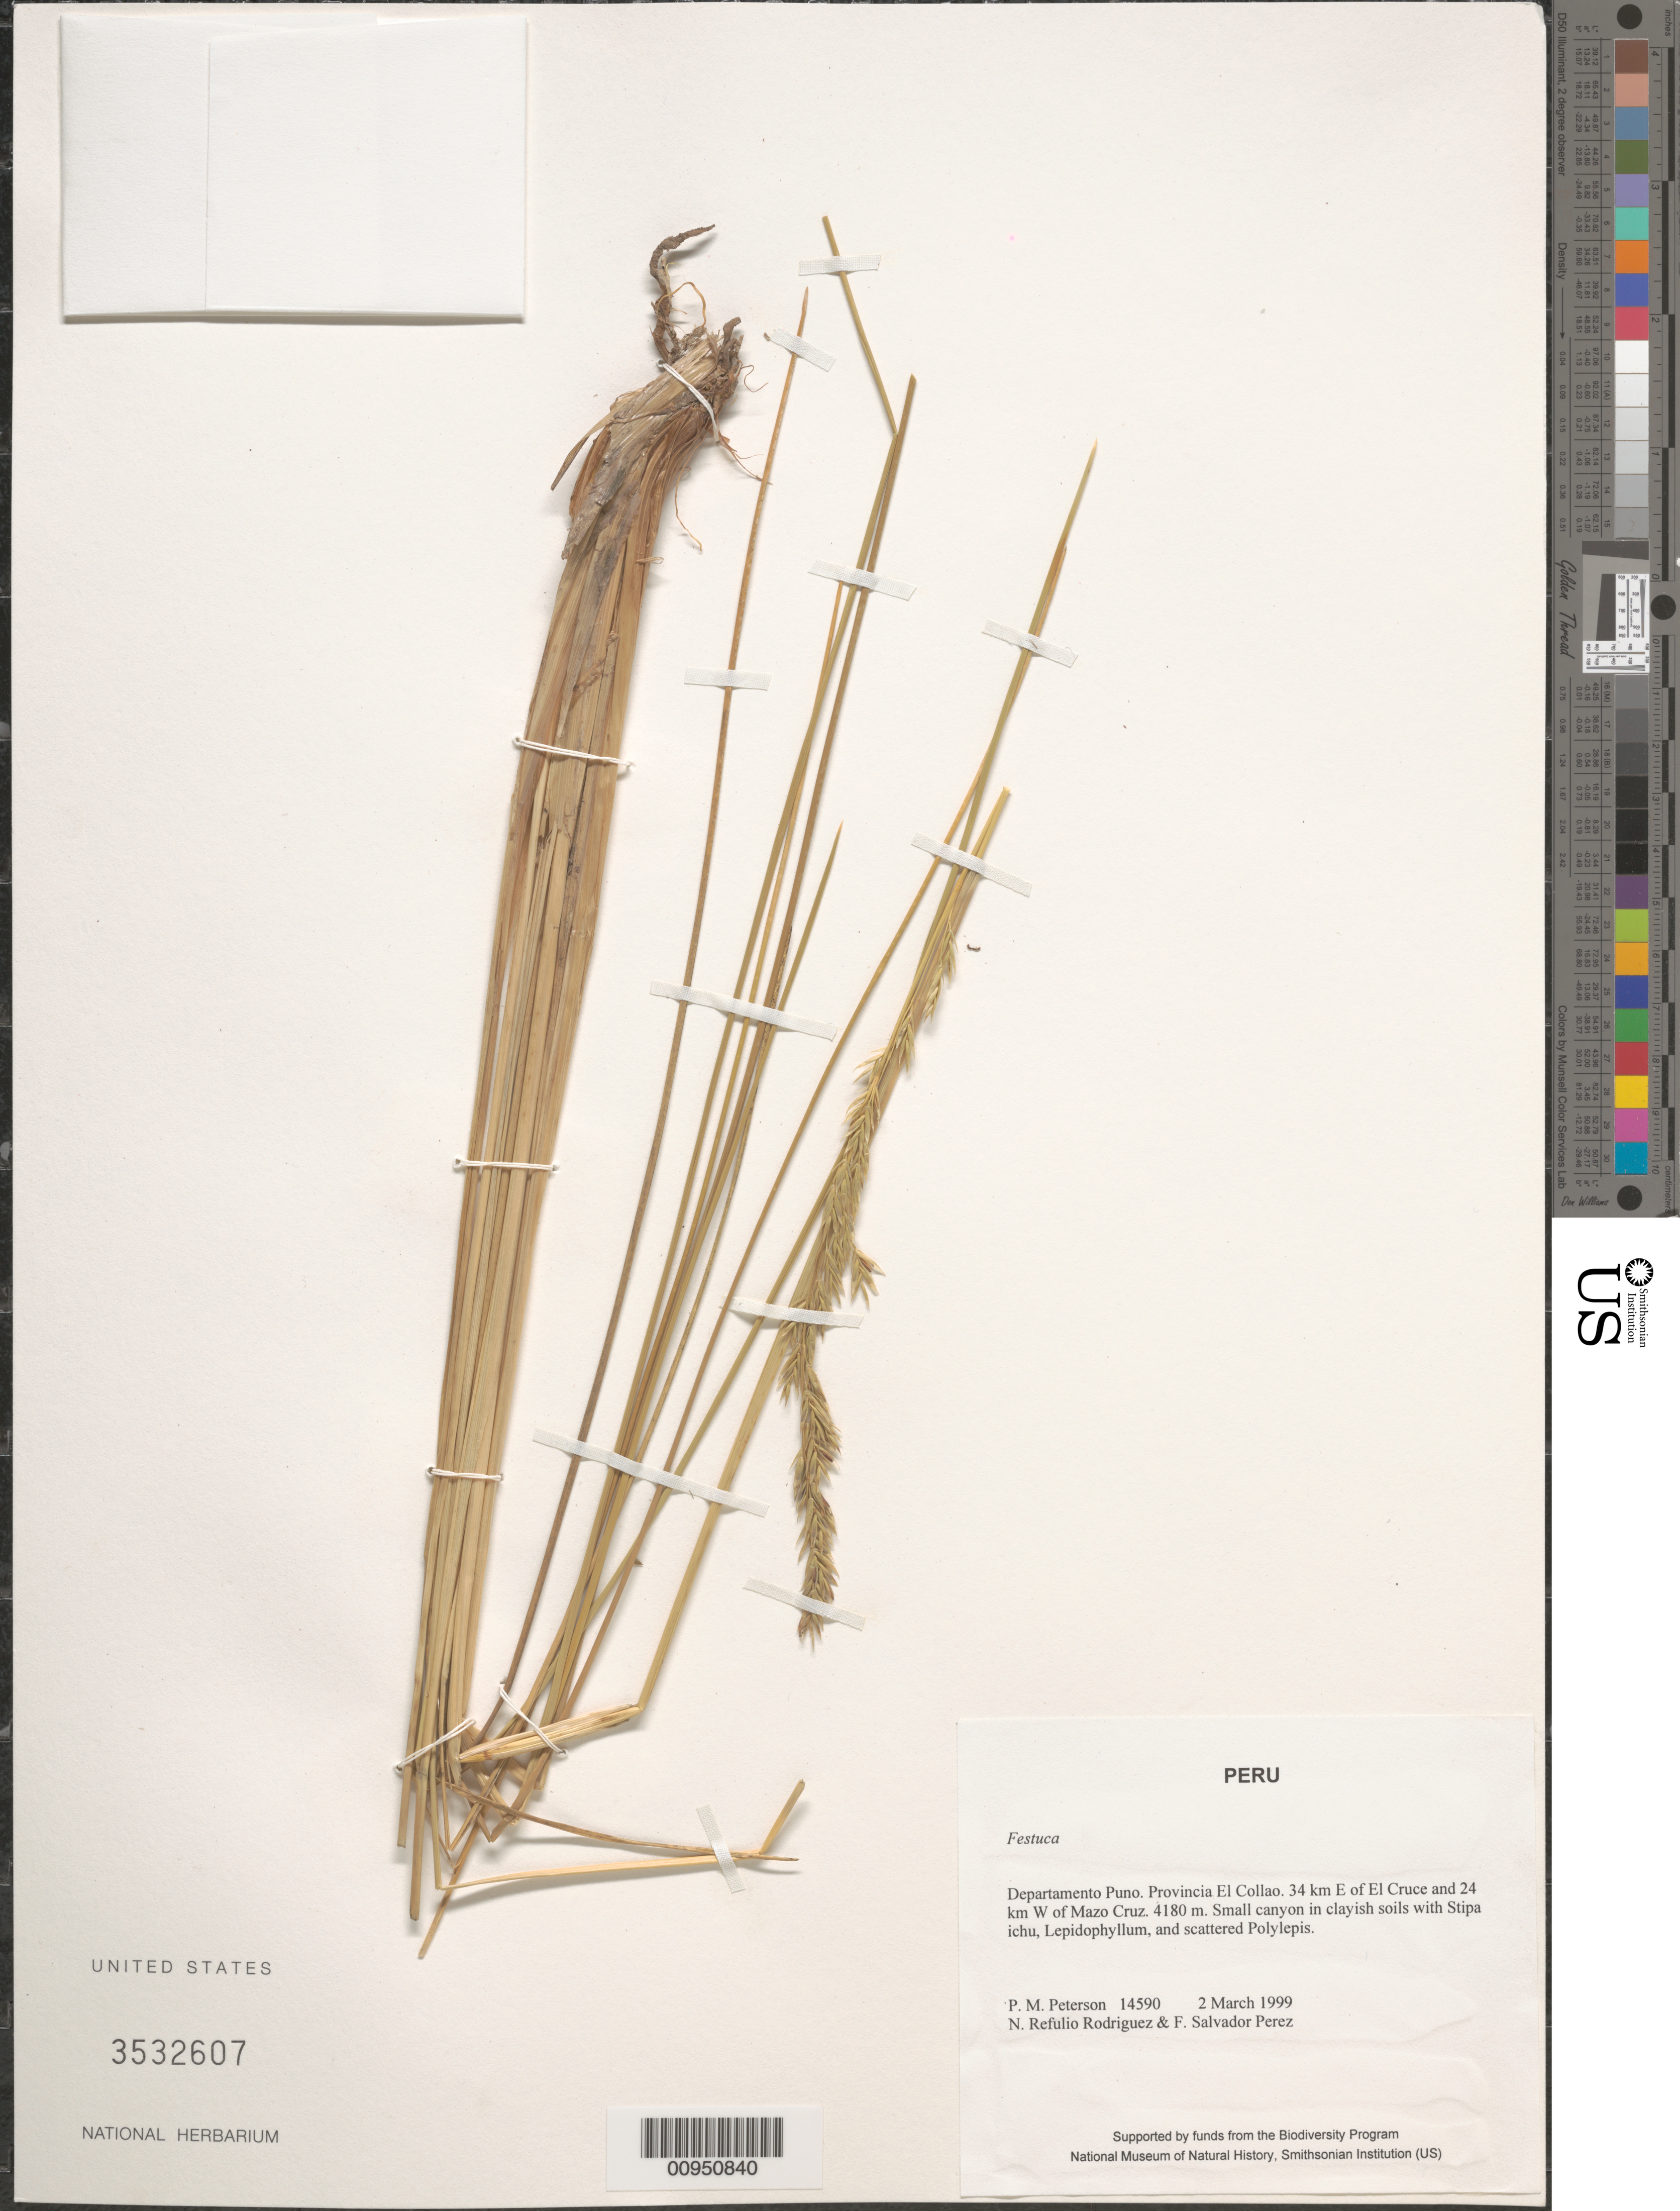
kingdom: Plantae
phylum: Tracheophyta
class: Liliopsida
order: Poales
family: Poaceae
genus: Festuca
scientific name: Festuca sp.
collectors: P. M. Peterson, N. Refulio-Rodríguez & F. Salvador Perez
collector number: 14590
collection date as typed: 02 Mar 1999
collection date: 1999-03-02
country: Peru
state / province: Puno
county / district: El Collao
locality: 34 km E of El Cruce and 24 km W of Mazo Cruz.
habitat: Small canyon in clayish soils with Stipa ichu, Lepidophyllum and scattered Polylepis.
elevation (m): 4180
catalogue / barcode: US 3532613